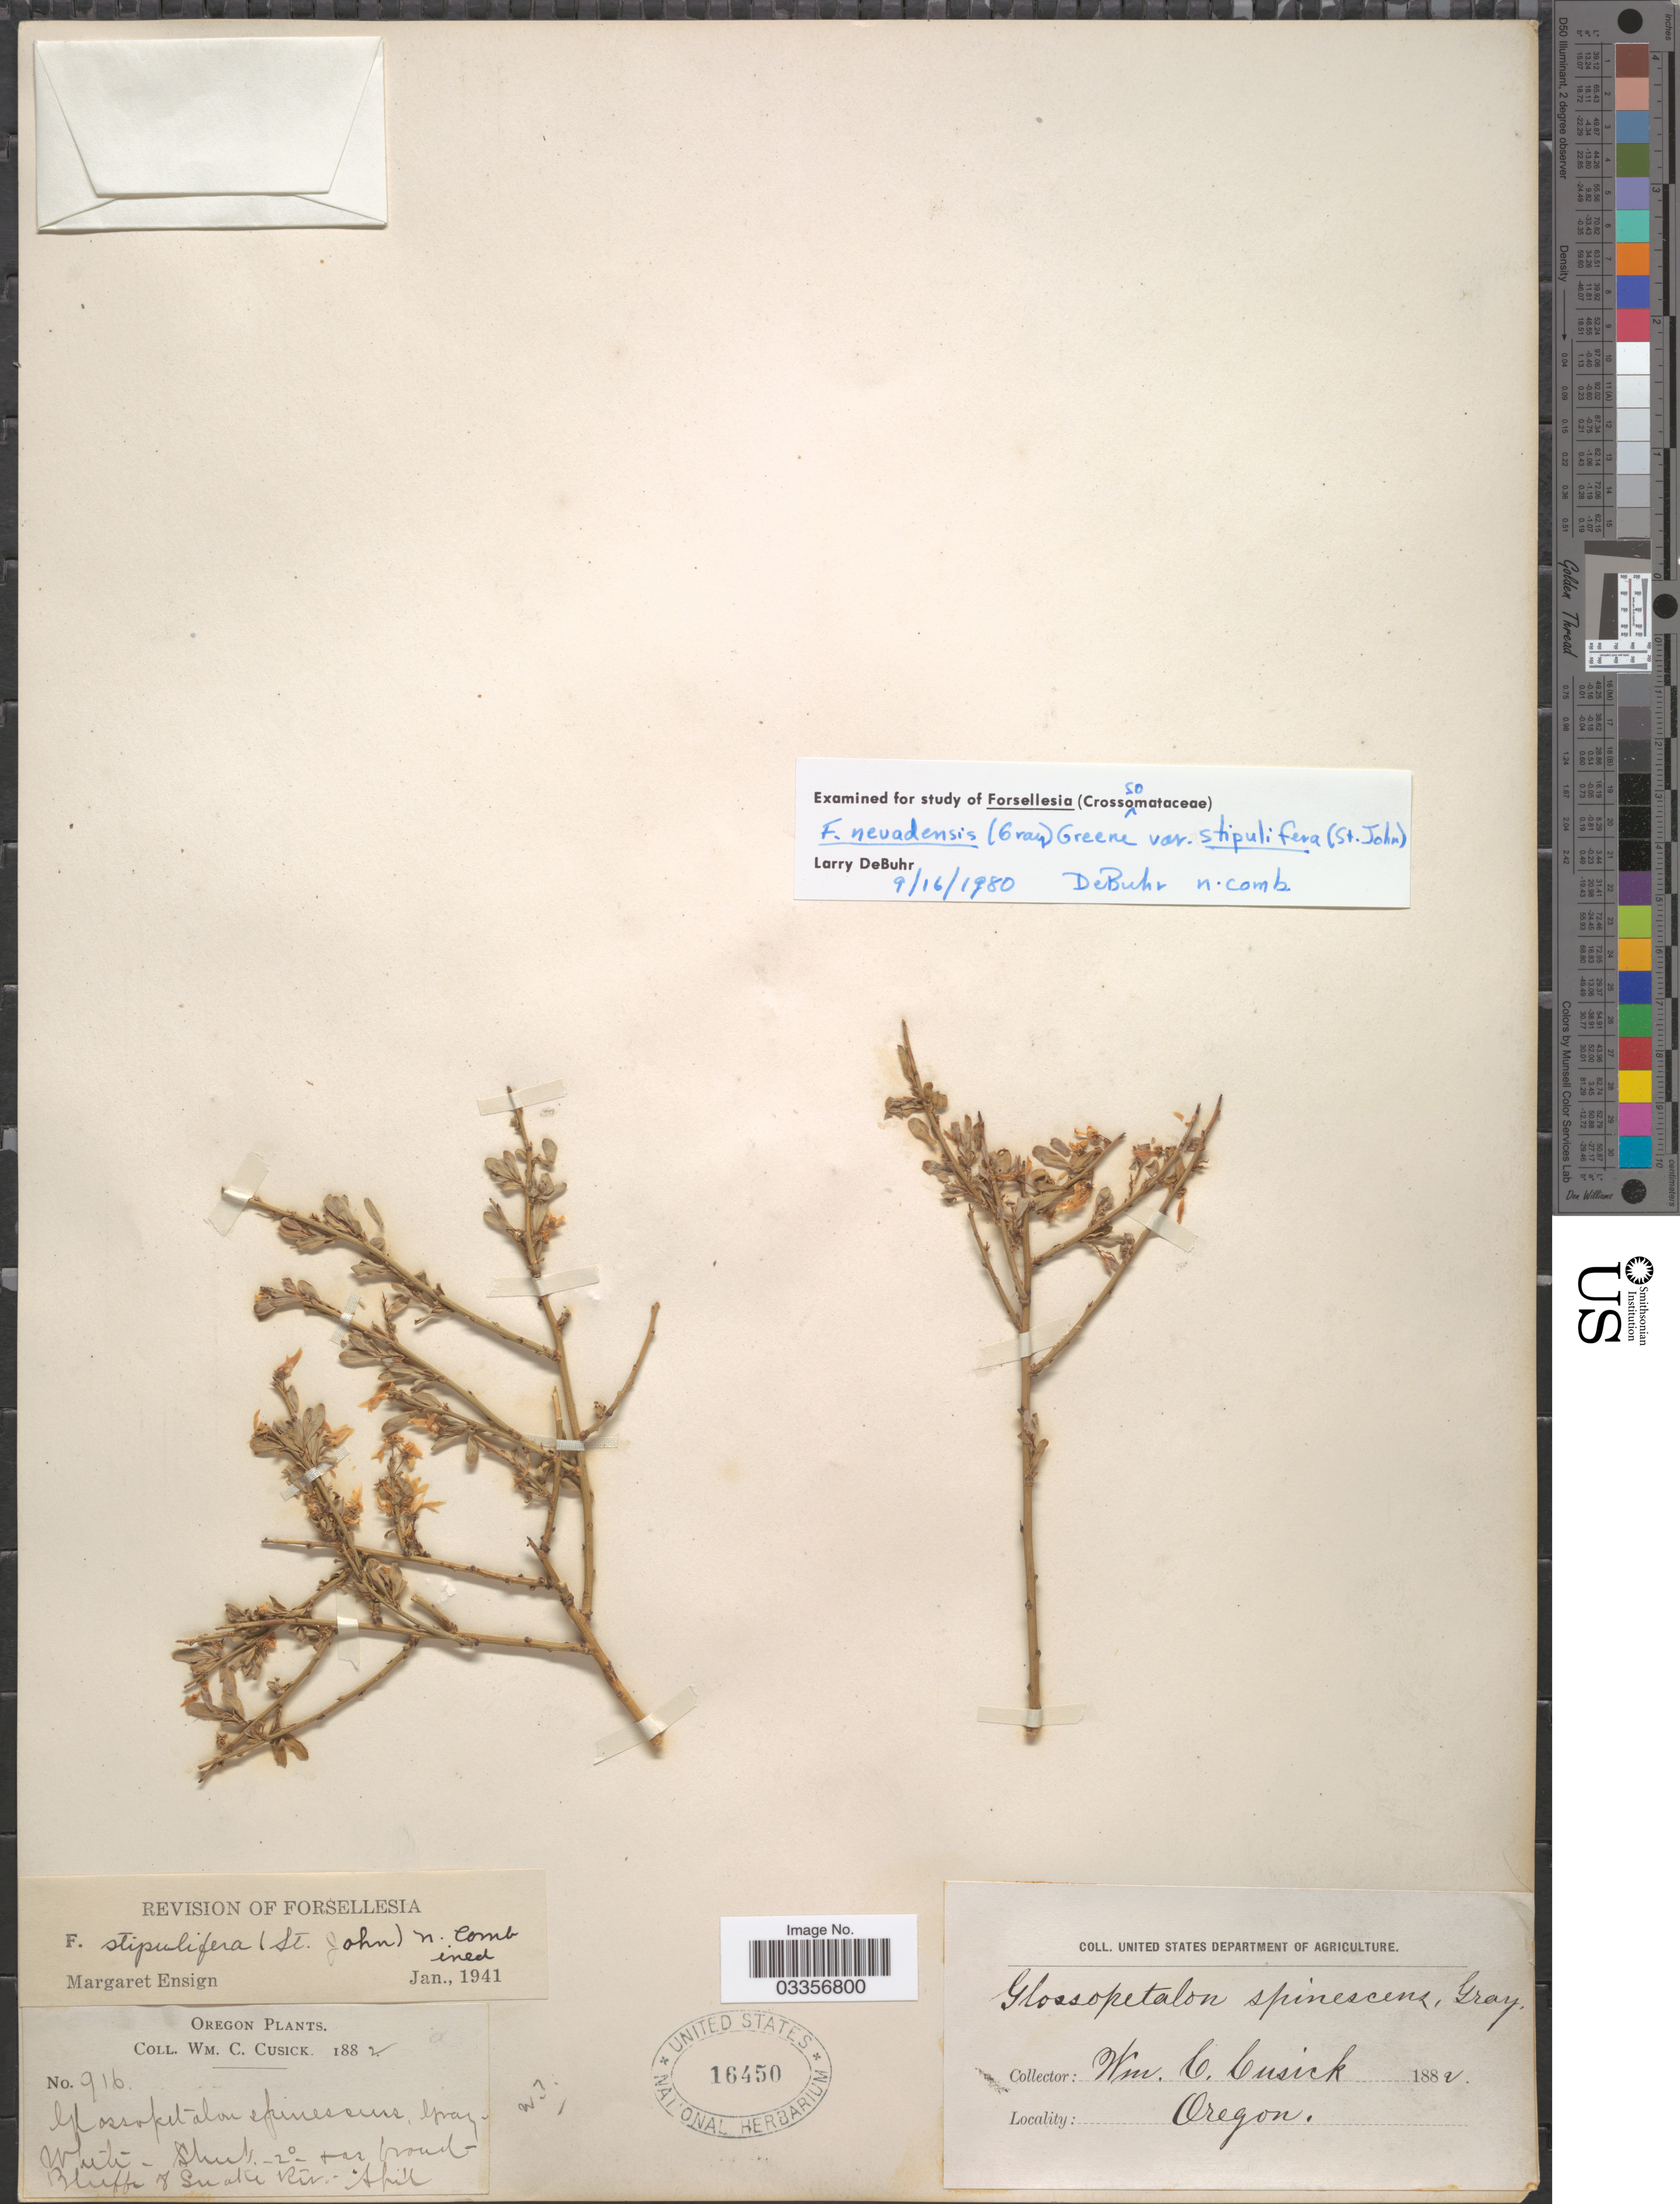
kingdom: Plantae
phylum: Tracheophyta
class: Magnoliopsida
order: Crossosomatales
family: Crossosomataceae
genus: Glossopetalon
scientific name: Glossopetalon spinescens var. aridum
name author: M.E. Jones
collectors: W. C. Cusick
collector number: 916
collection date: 1882-04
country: United States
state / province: Oregon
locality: Bluffs of Snake Riv.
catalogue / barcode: US 16450